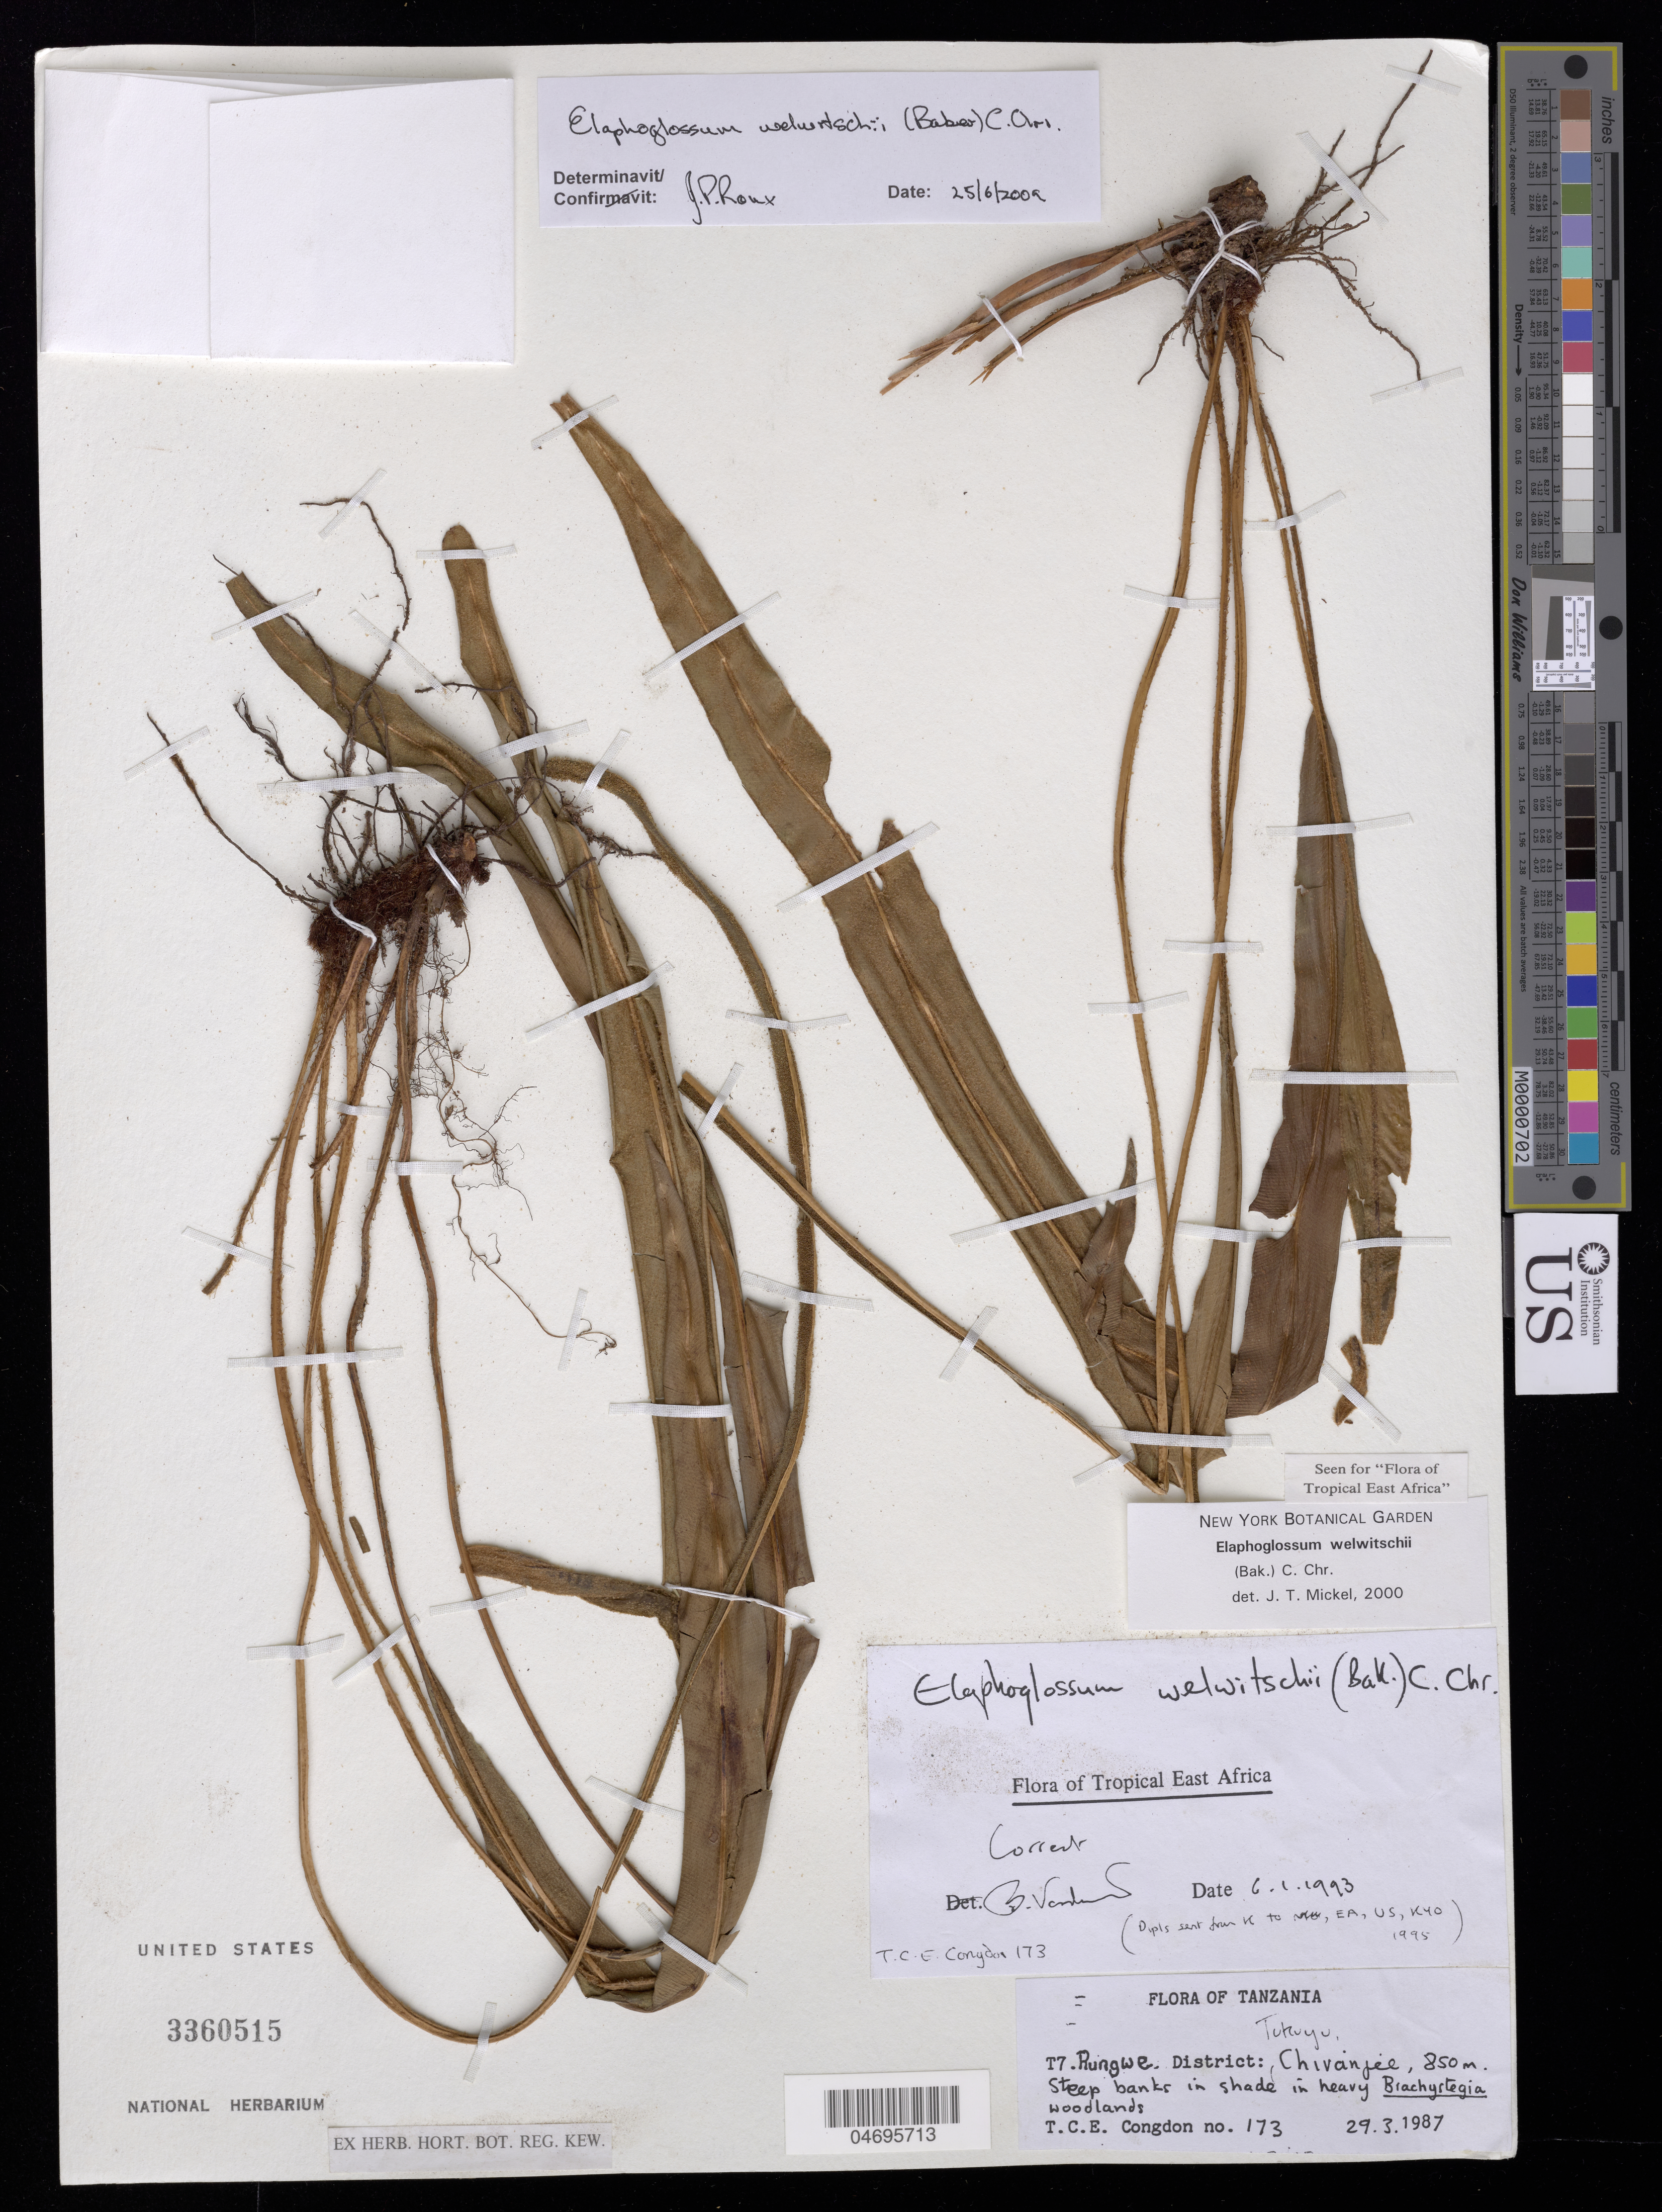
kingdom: Plantae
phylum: Tracheophyta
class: Polypodiopsida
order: Polypodiales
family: Dryopteridaceae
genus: Elaphoglossum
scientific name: Elaphoglossum welwitschii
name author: (Baker) C. Chr.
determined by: Roux, J. P.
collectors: T. Congdon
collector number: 173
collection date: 1987-03-29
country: Tanzania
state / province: Mbeya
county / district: Rungwe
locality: Chivanjee, Tukuyu.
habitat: steep banks in shade in heavy Brachystegia woodlands.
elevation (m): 850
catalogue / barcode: US 3360515